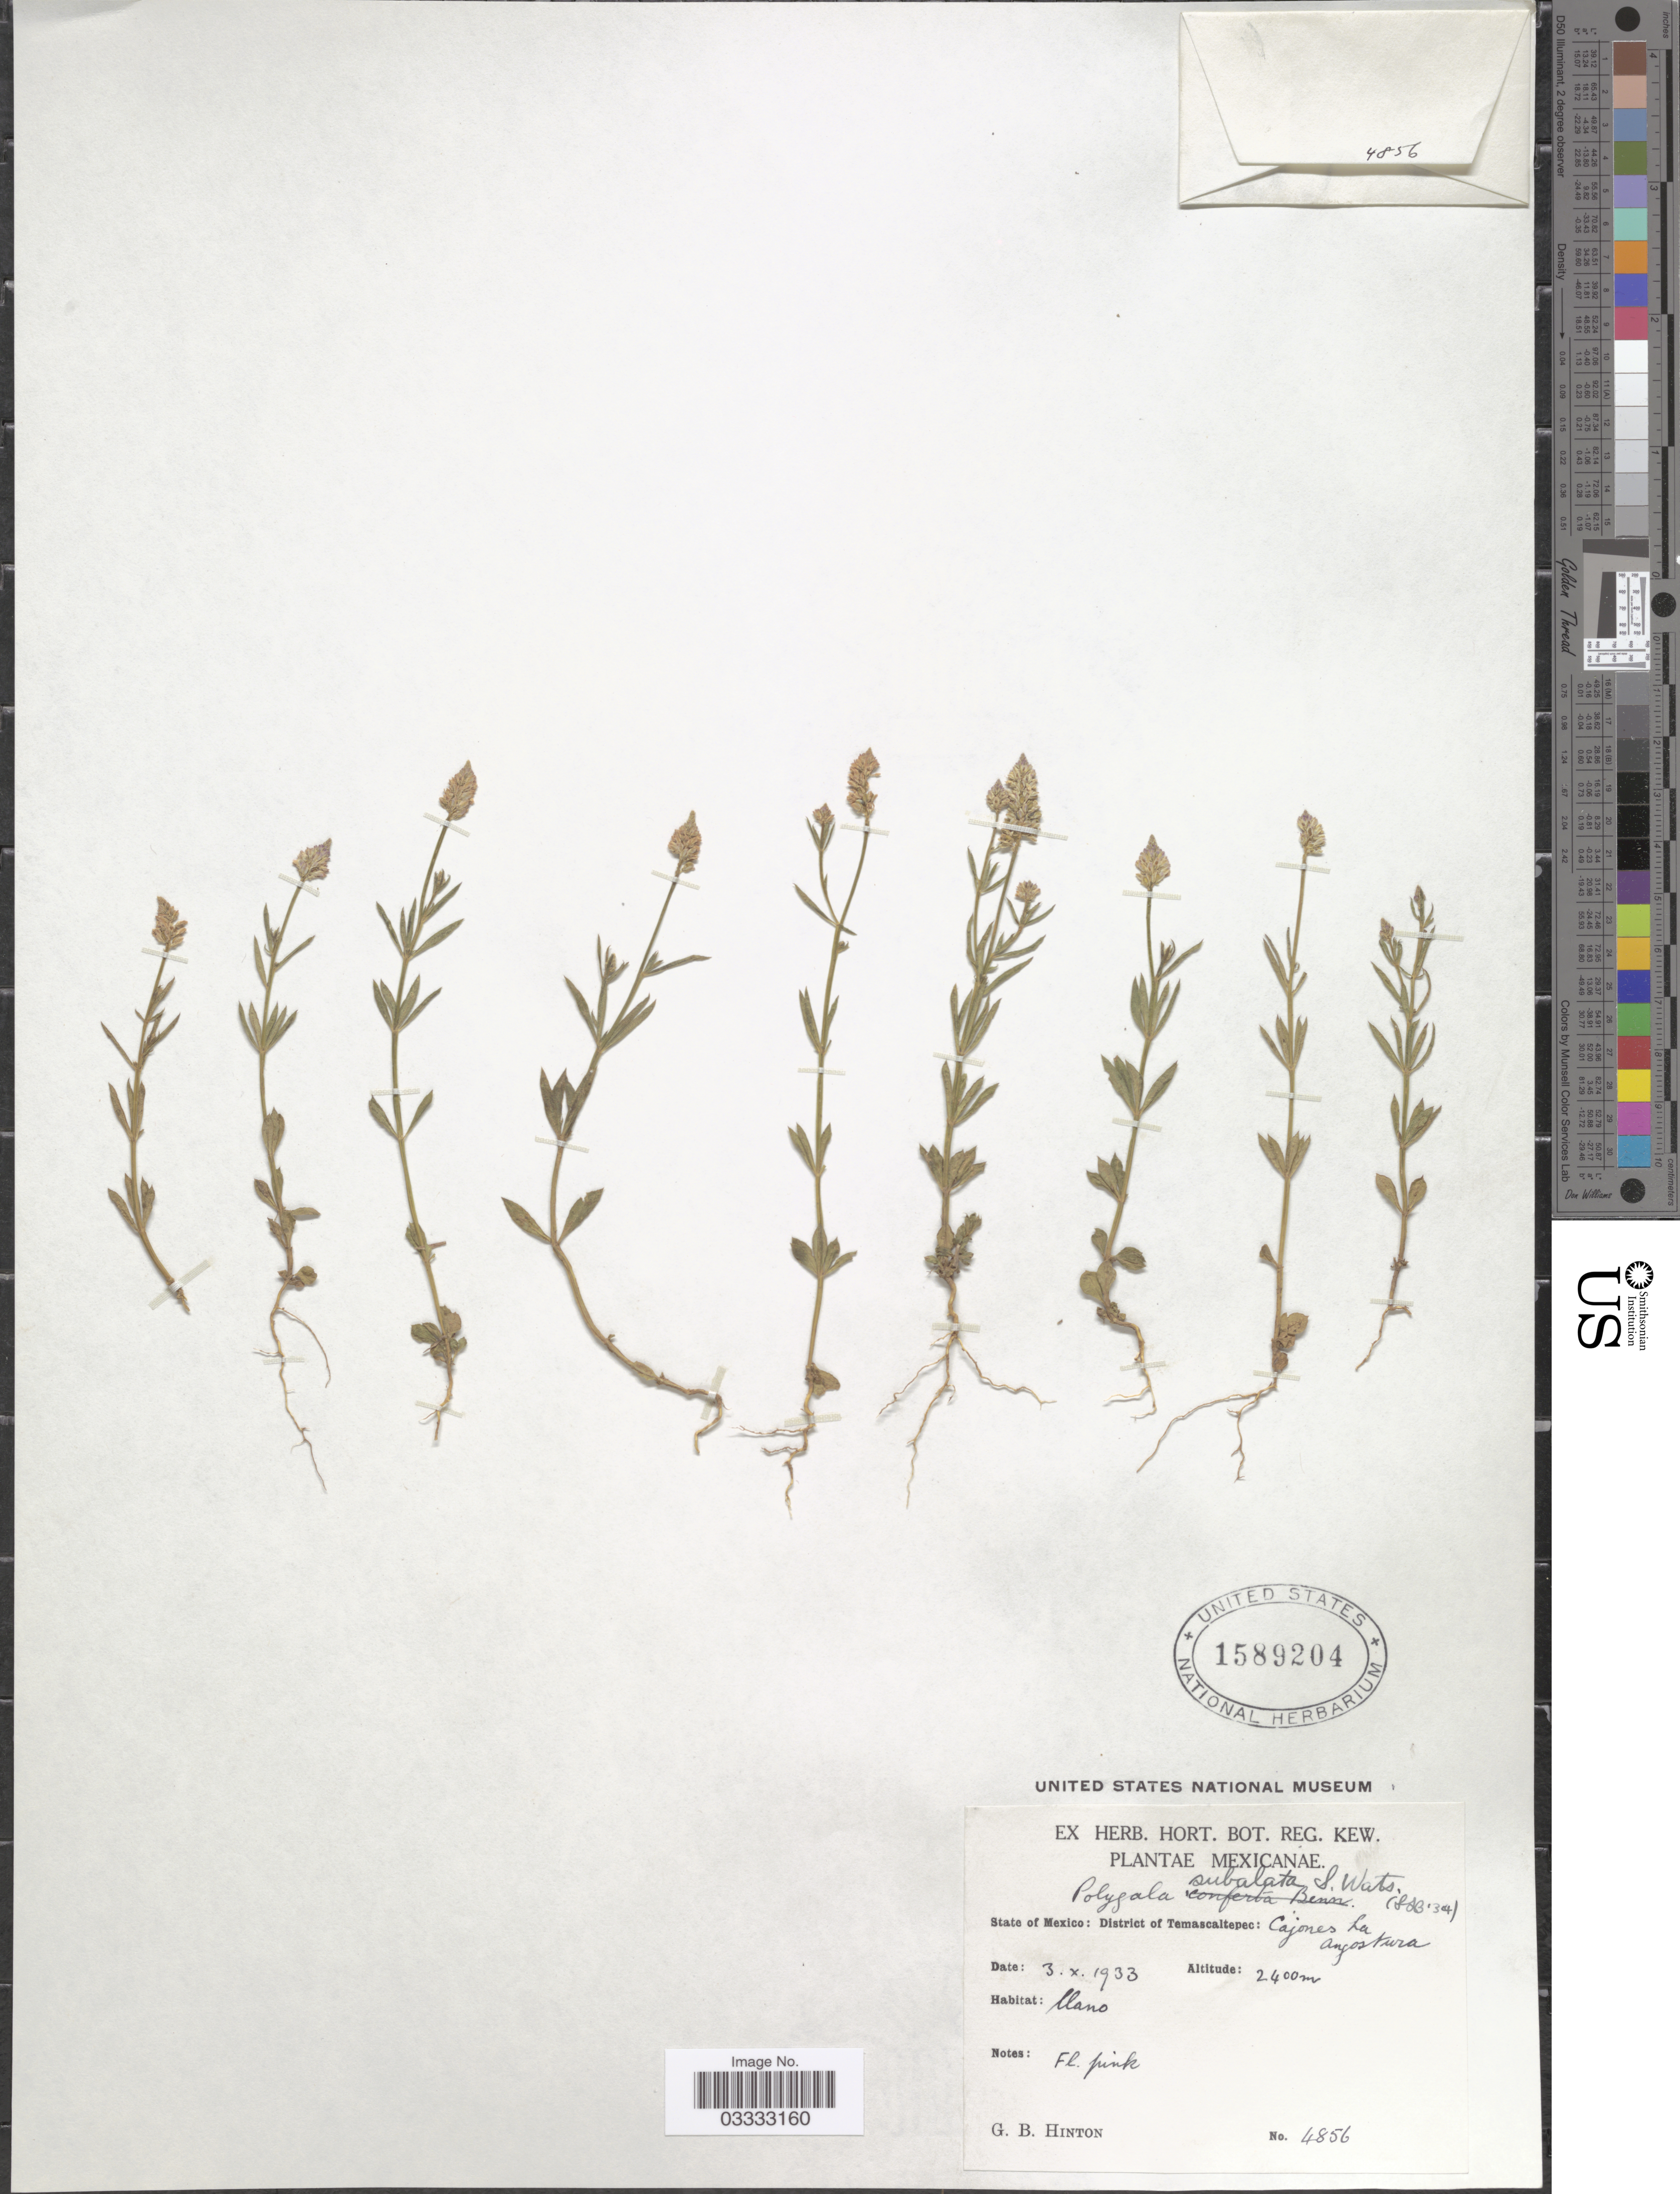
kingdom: Plantae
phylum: Tracheophyta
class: Magnoliopsida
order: Fabales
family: Polygalaceae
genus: Polygala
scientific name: Polygala subalata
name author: S. Watson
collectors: G. B. Hinton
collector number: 4856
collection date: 1933-10-03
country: Mexico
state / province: México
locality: District of Temascaltepec: Cajones La Angostura.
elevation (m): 2400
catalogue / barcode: US 1589204